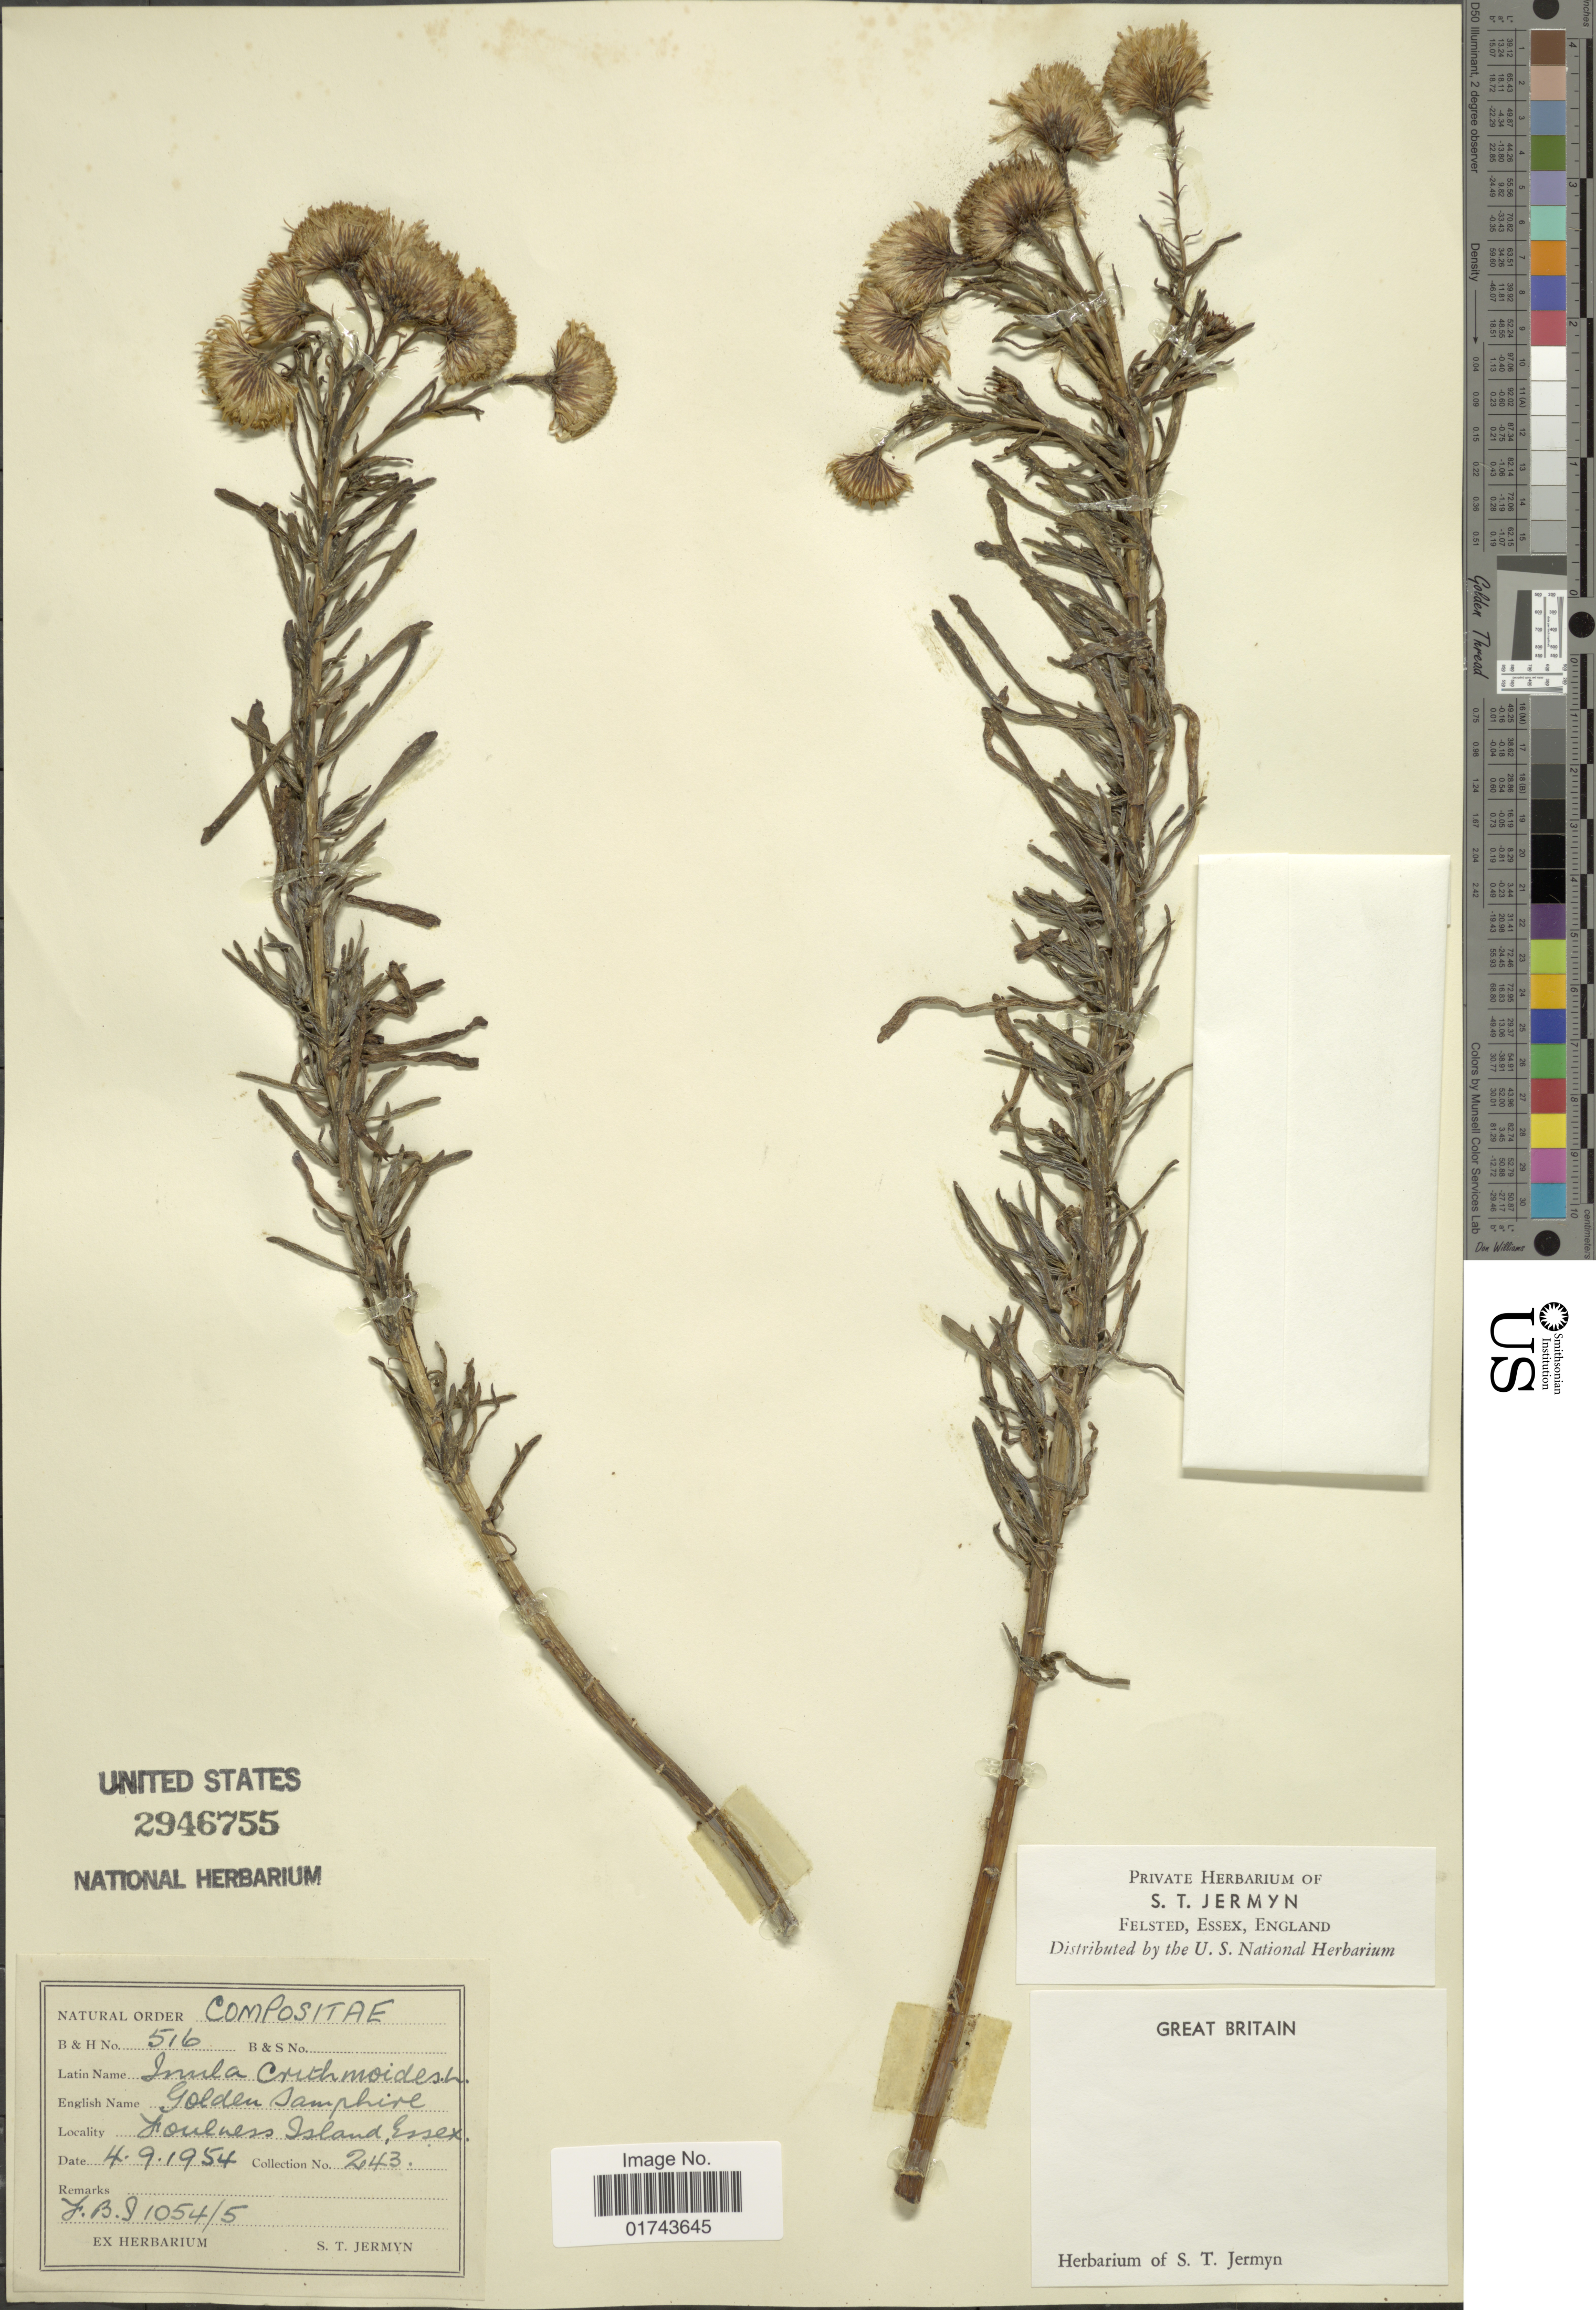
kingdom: Plantae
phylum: Tracheophyta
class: Magnoliopsida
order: Asterales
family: Asteraceae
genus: Inula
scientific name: Inula crithmoides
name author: L.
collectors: ex herb. S. T. Jermyn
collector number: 243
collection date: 1954-09-04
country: United Kingdom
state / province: England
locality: Foulness Island, Essex.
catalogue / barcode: US 2946755